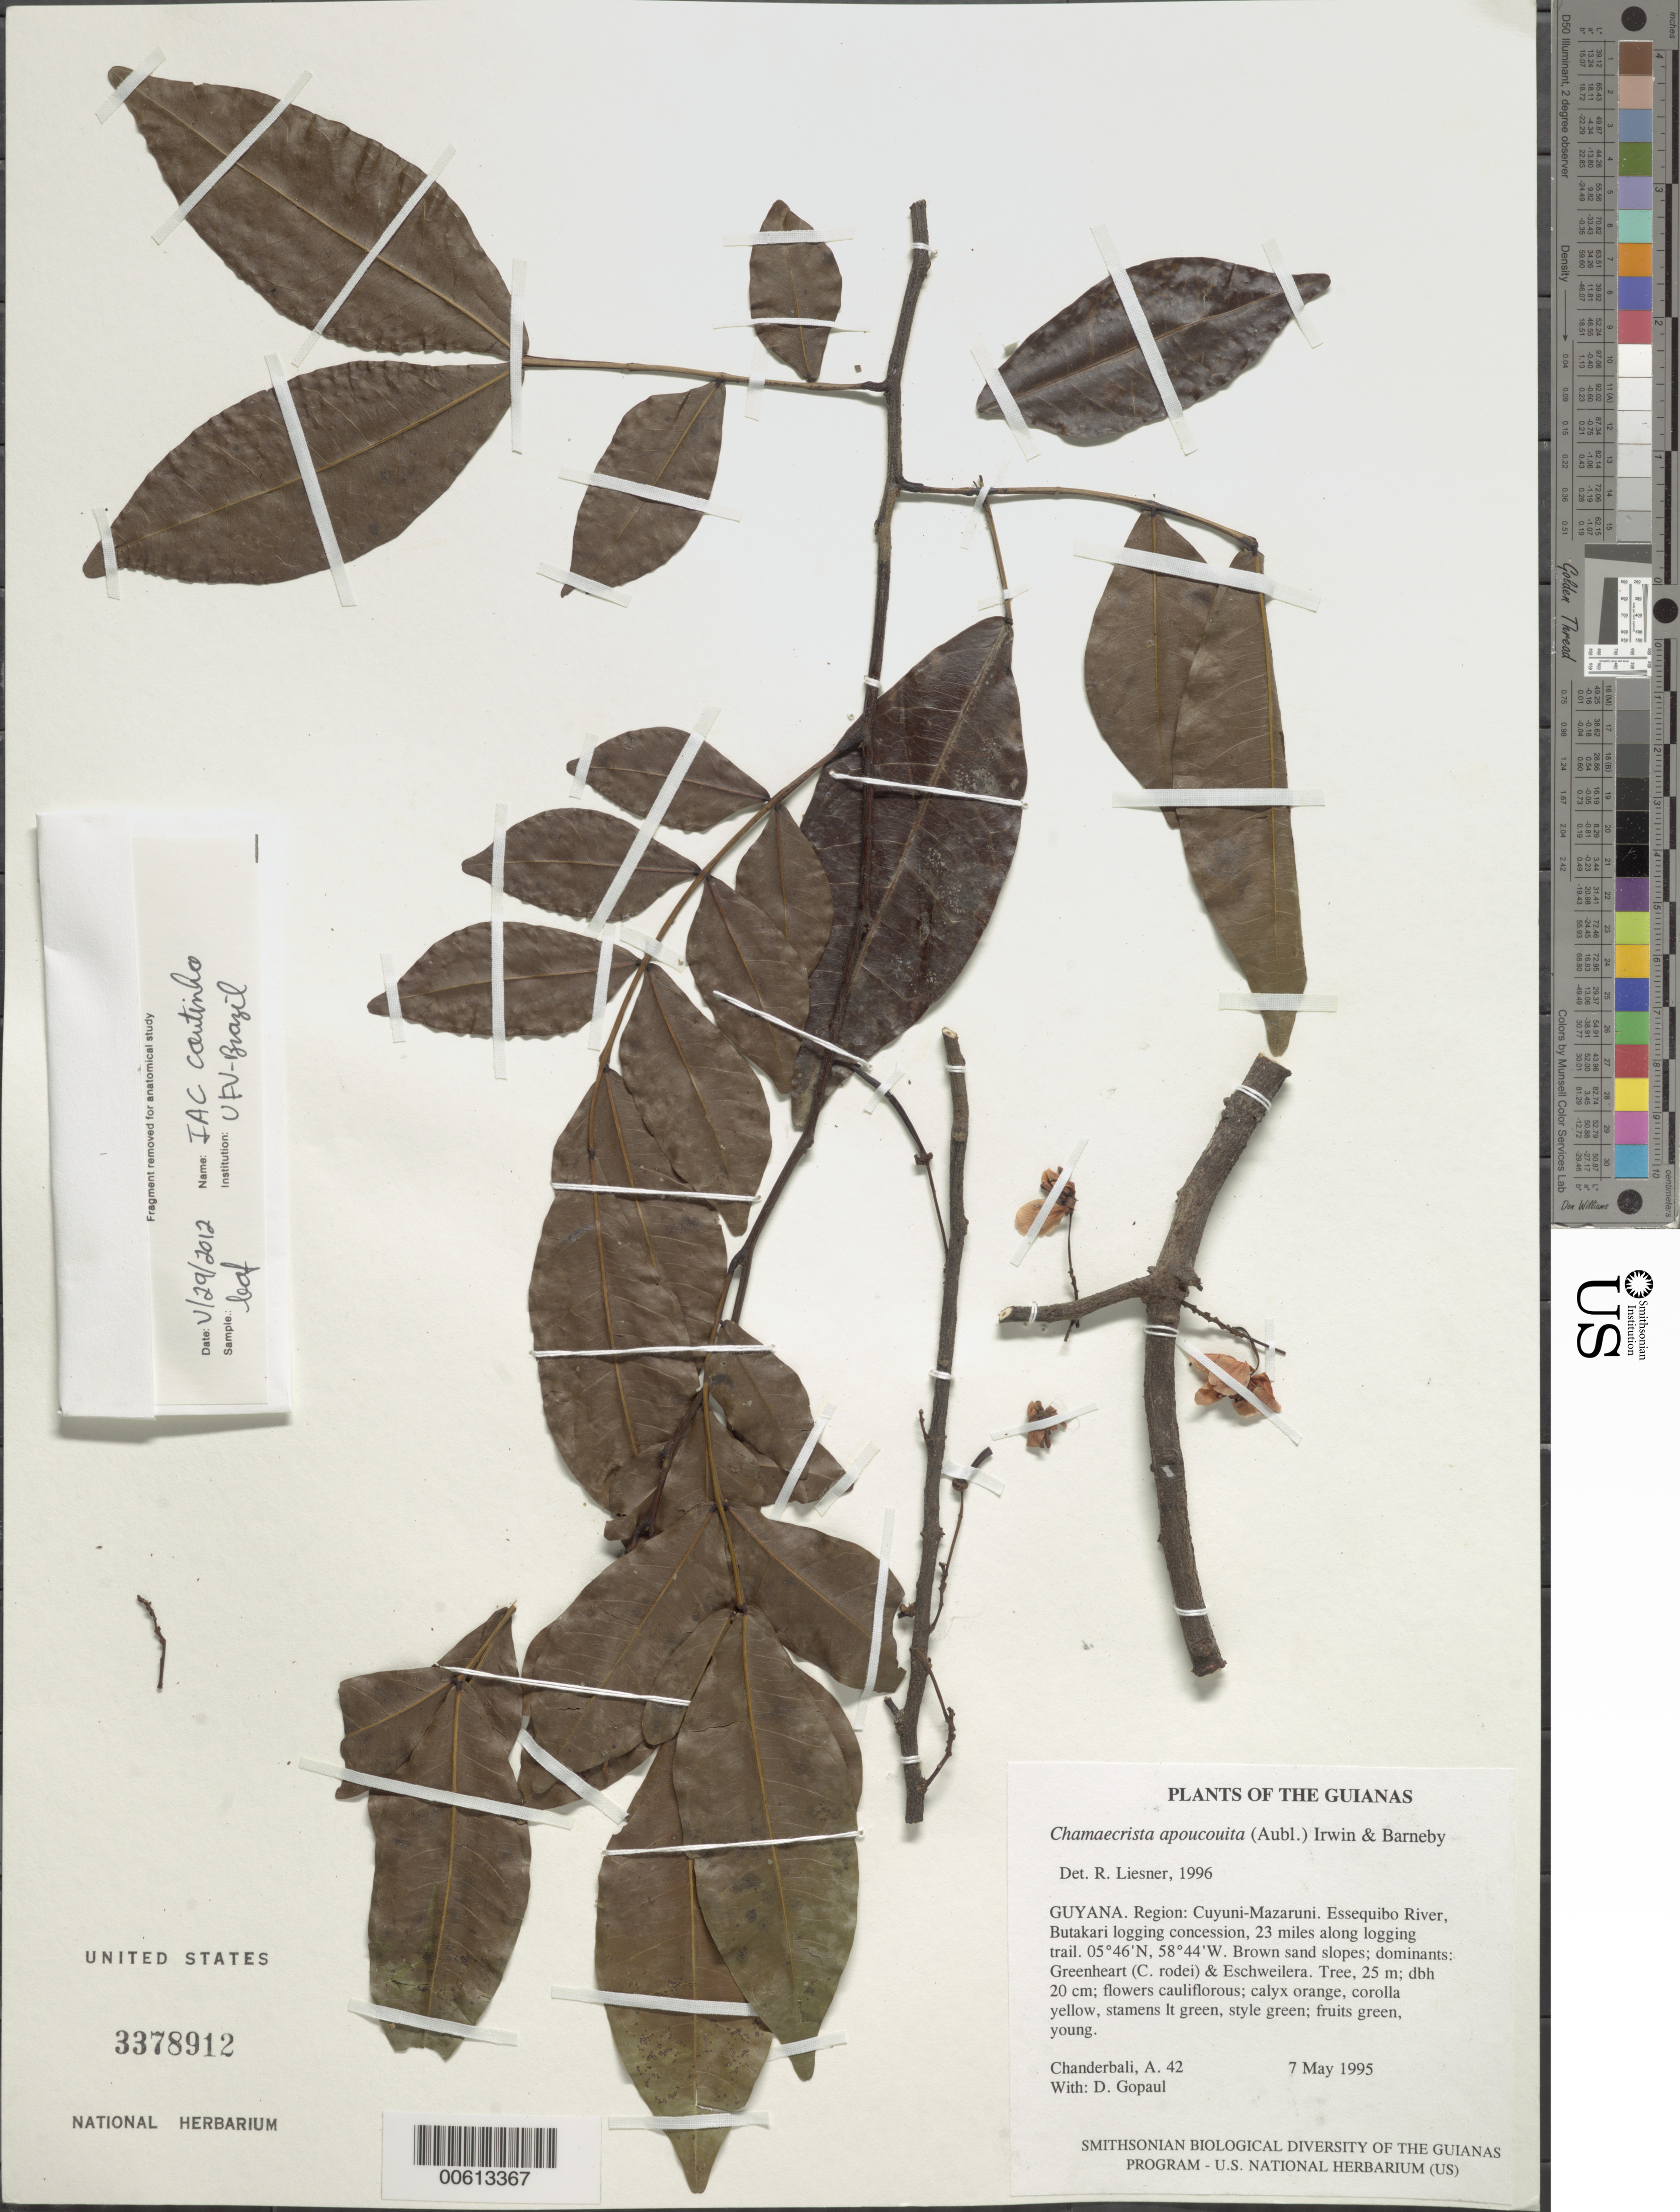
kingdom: Plantae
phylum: Tracheophyta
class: Magnoliopsida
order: Fabales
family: Fabaceae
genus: Chamaecrista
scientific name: Chamaecrista apoucouita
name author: (Aubl.) H.S. Irwin & Barneby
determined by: Liesner, R. L.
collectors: A. S. Chanderbali & D. Gopaul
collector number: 0042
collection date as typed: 7 May 1995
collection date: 1995-05-07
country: Guyana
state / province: Cuyuni-Mazaruni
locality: Essequibo River, Butakari logging concession, 23 miles along logging trail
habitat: Brown sand slopes; dominants: Greenheart (C. rodei) & Eschweilera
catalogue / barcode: US 3378912